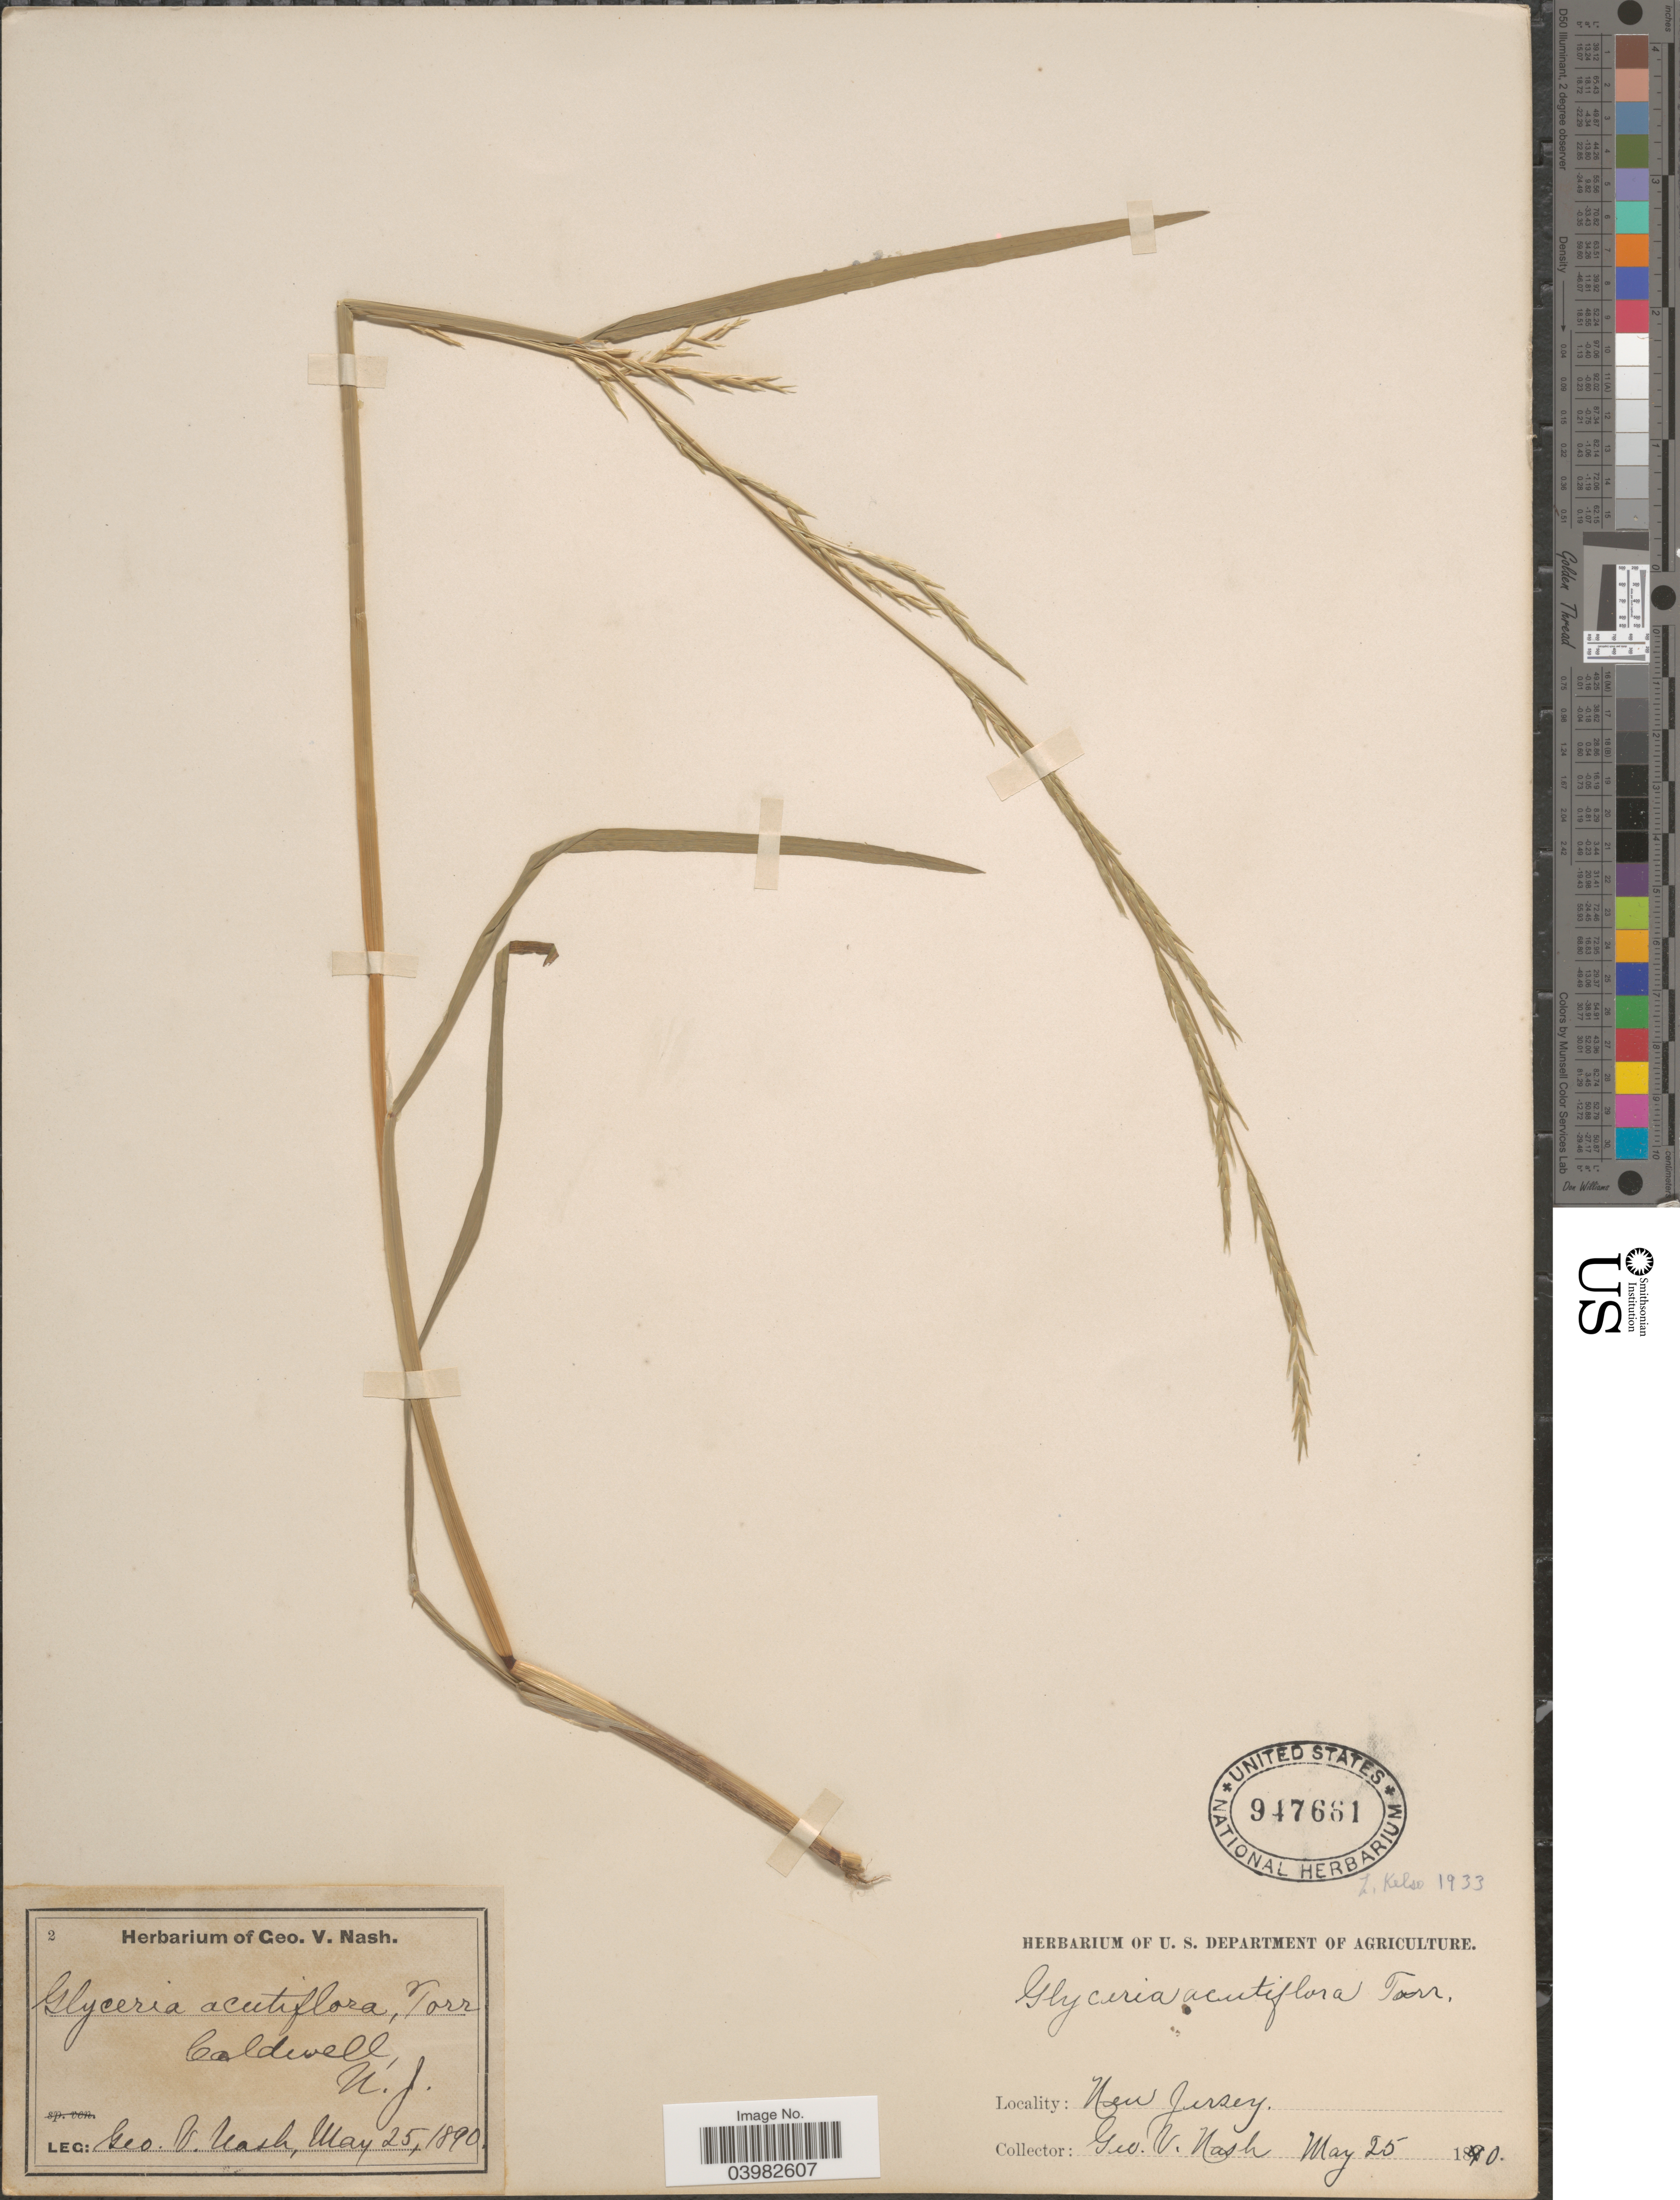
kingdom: Plantae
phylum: Tracheophyta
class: Liliopsida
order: Poales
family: Poaceae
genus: Glyceria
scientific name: Glyceria acutiflora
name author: Torr.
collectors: G. V. Nash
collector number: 2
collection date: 1890-05-25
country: United States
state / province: New Jersey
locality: Caldwell.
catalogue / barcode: US 947661